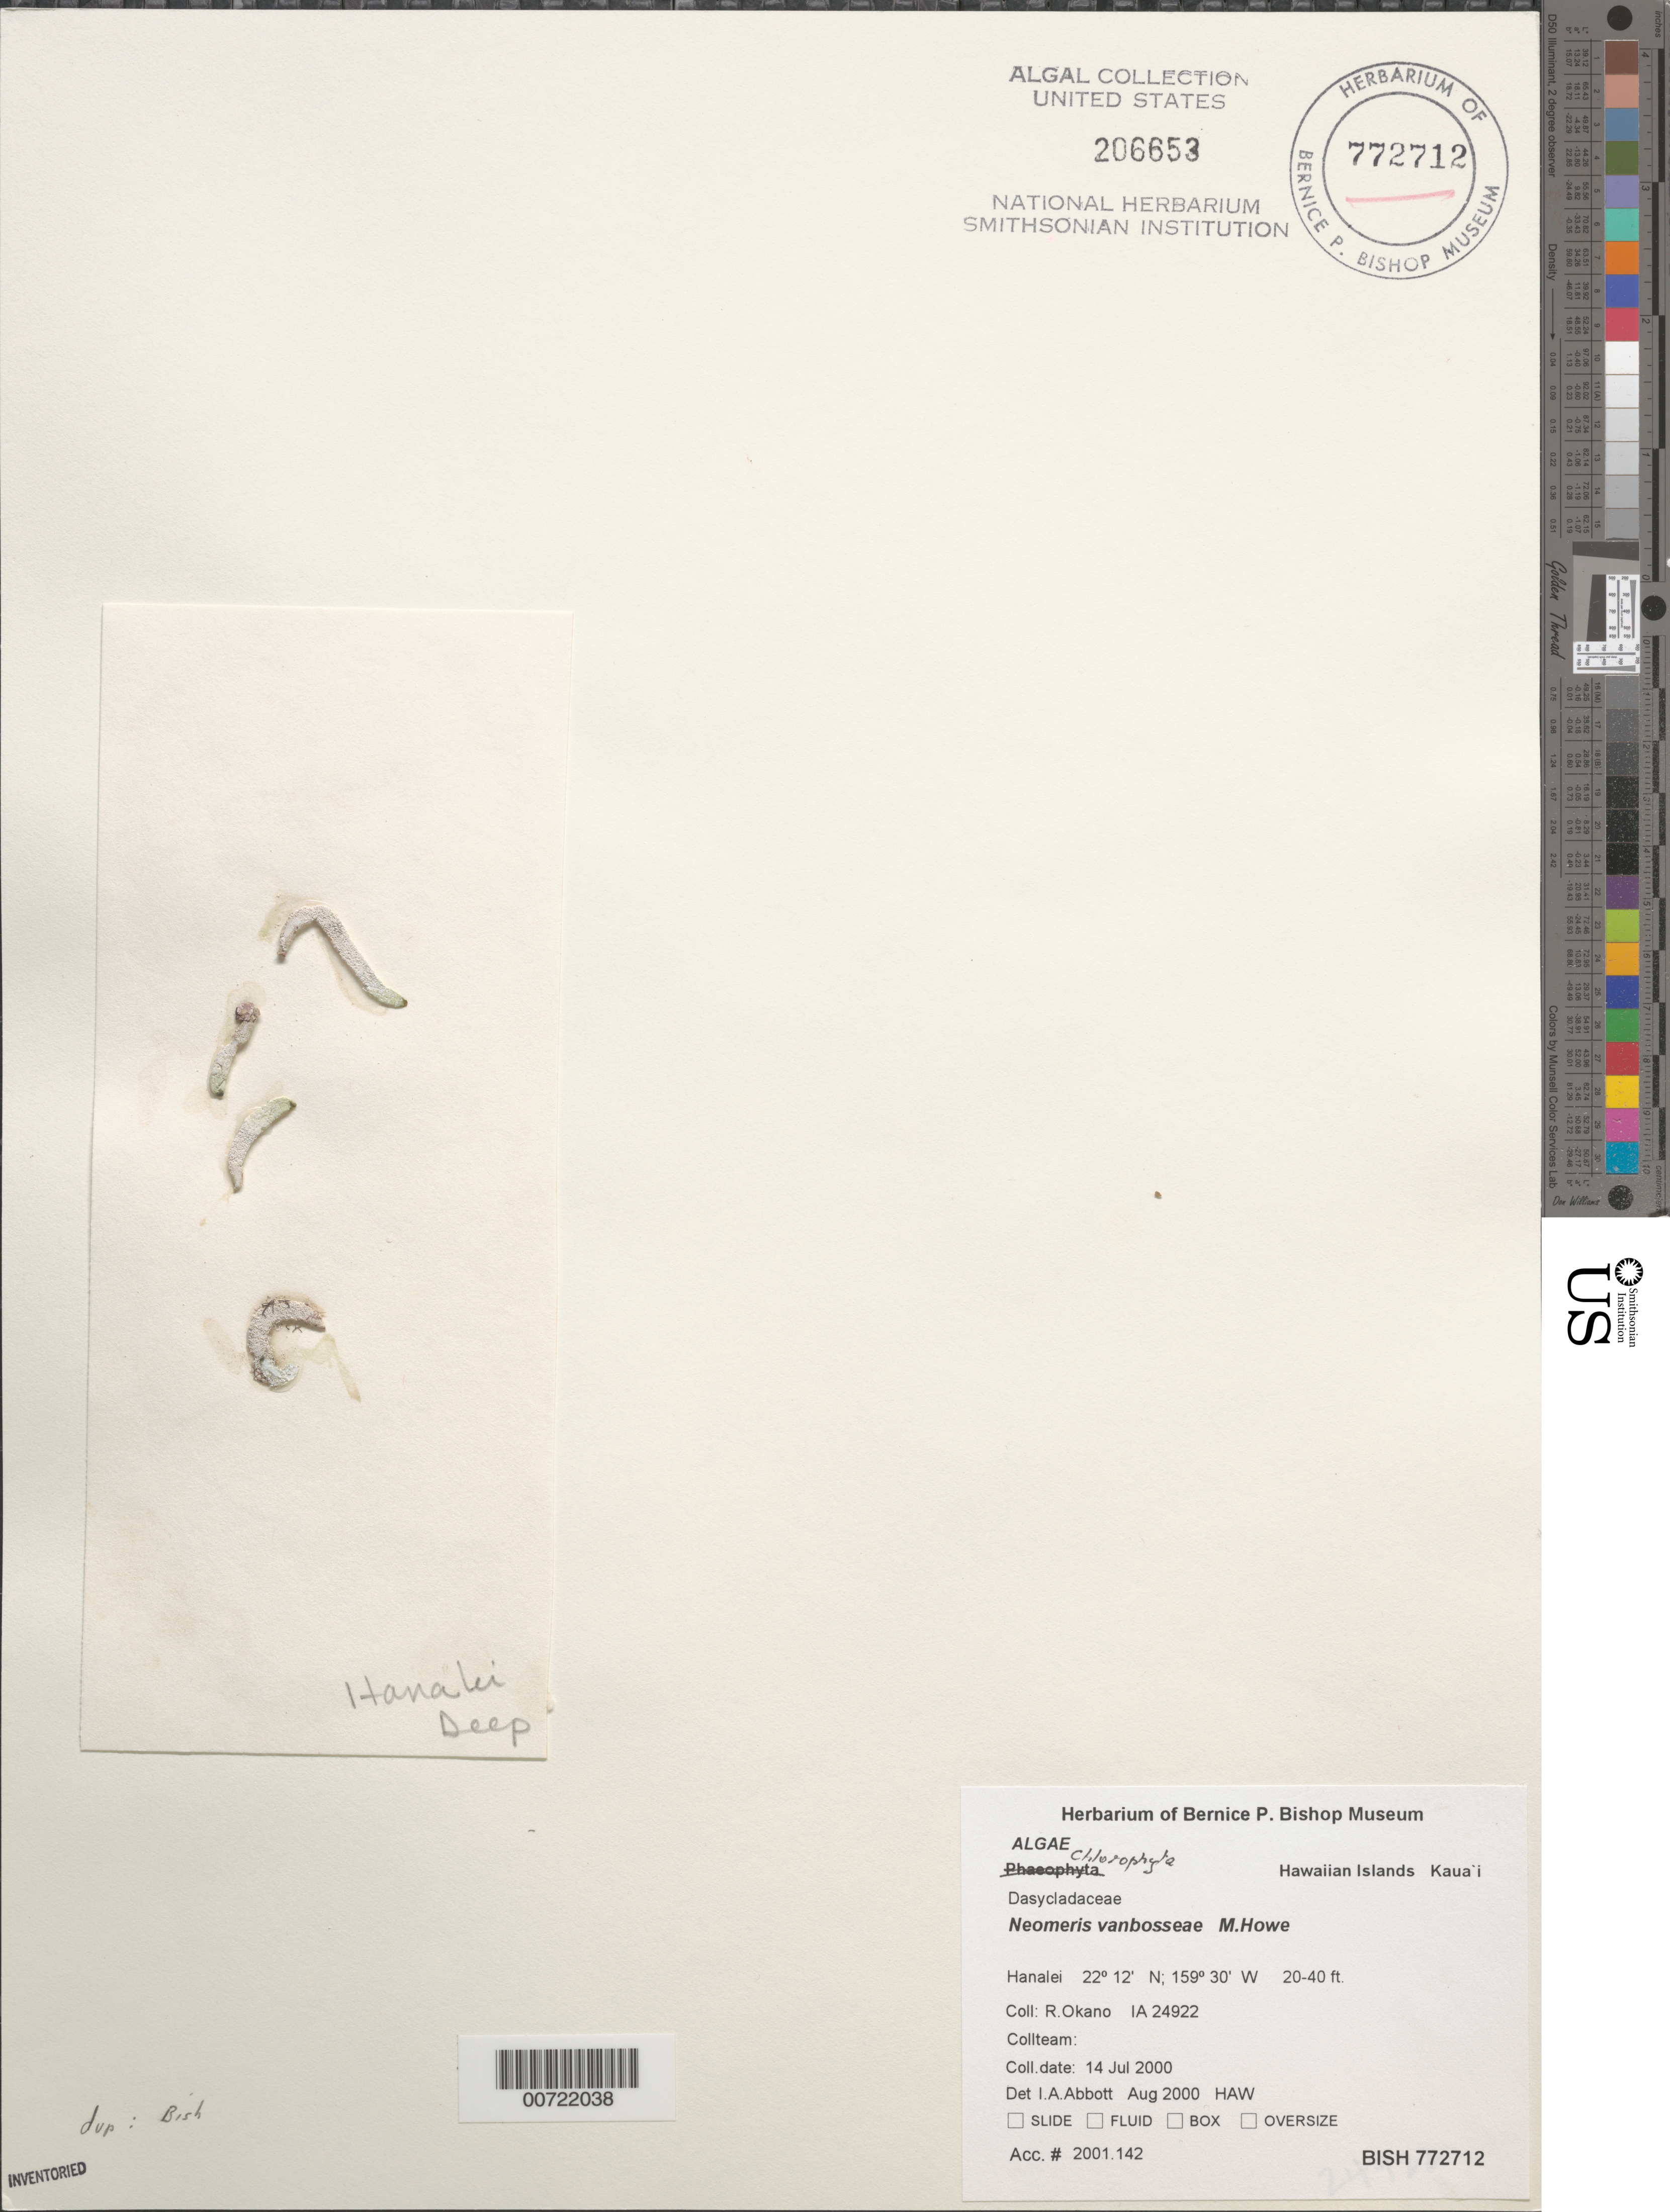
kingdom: Plantae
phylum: Chlorophyta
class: Ulvophyceae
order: Dasycladales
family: Dasycladaceae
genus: Neomeris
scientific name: Neomeris vanbosseae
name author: M. Howe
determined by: Abbott, Isabella A.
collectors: R. Okano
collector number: IAA 24922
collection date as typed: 14 Jul 2000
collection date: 2000-07-14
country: United States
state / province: Hawaii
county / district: Kauai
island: Kaua'i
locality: Hanalei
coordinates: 22 12' N, 159 30' W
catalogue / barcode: US 206653